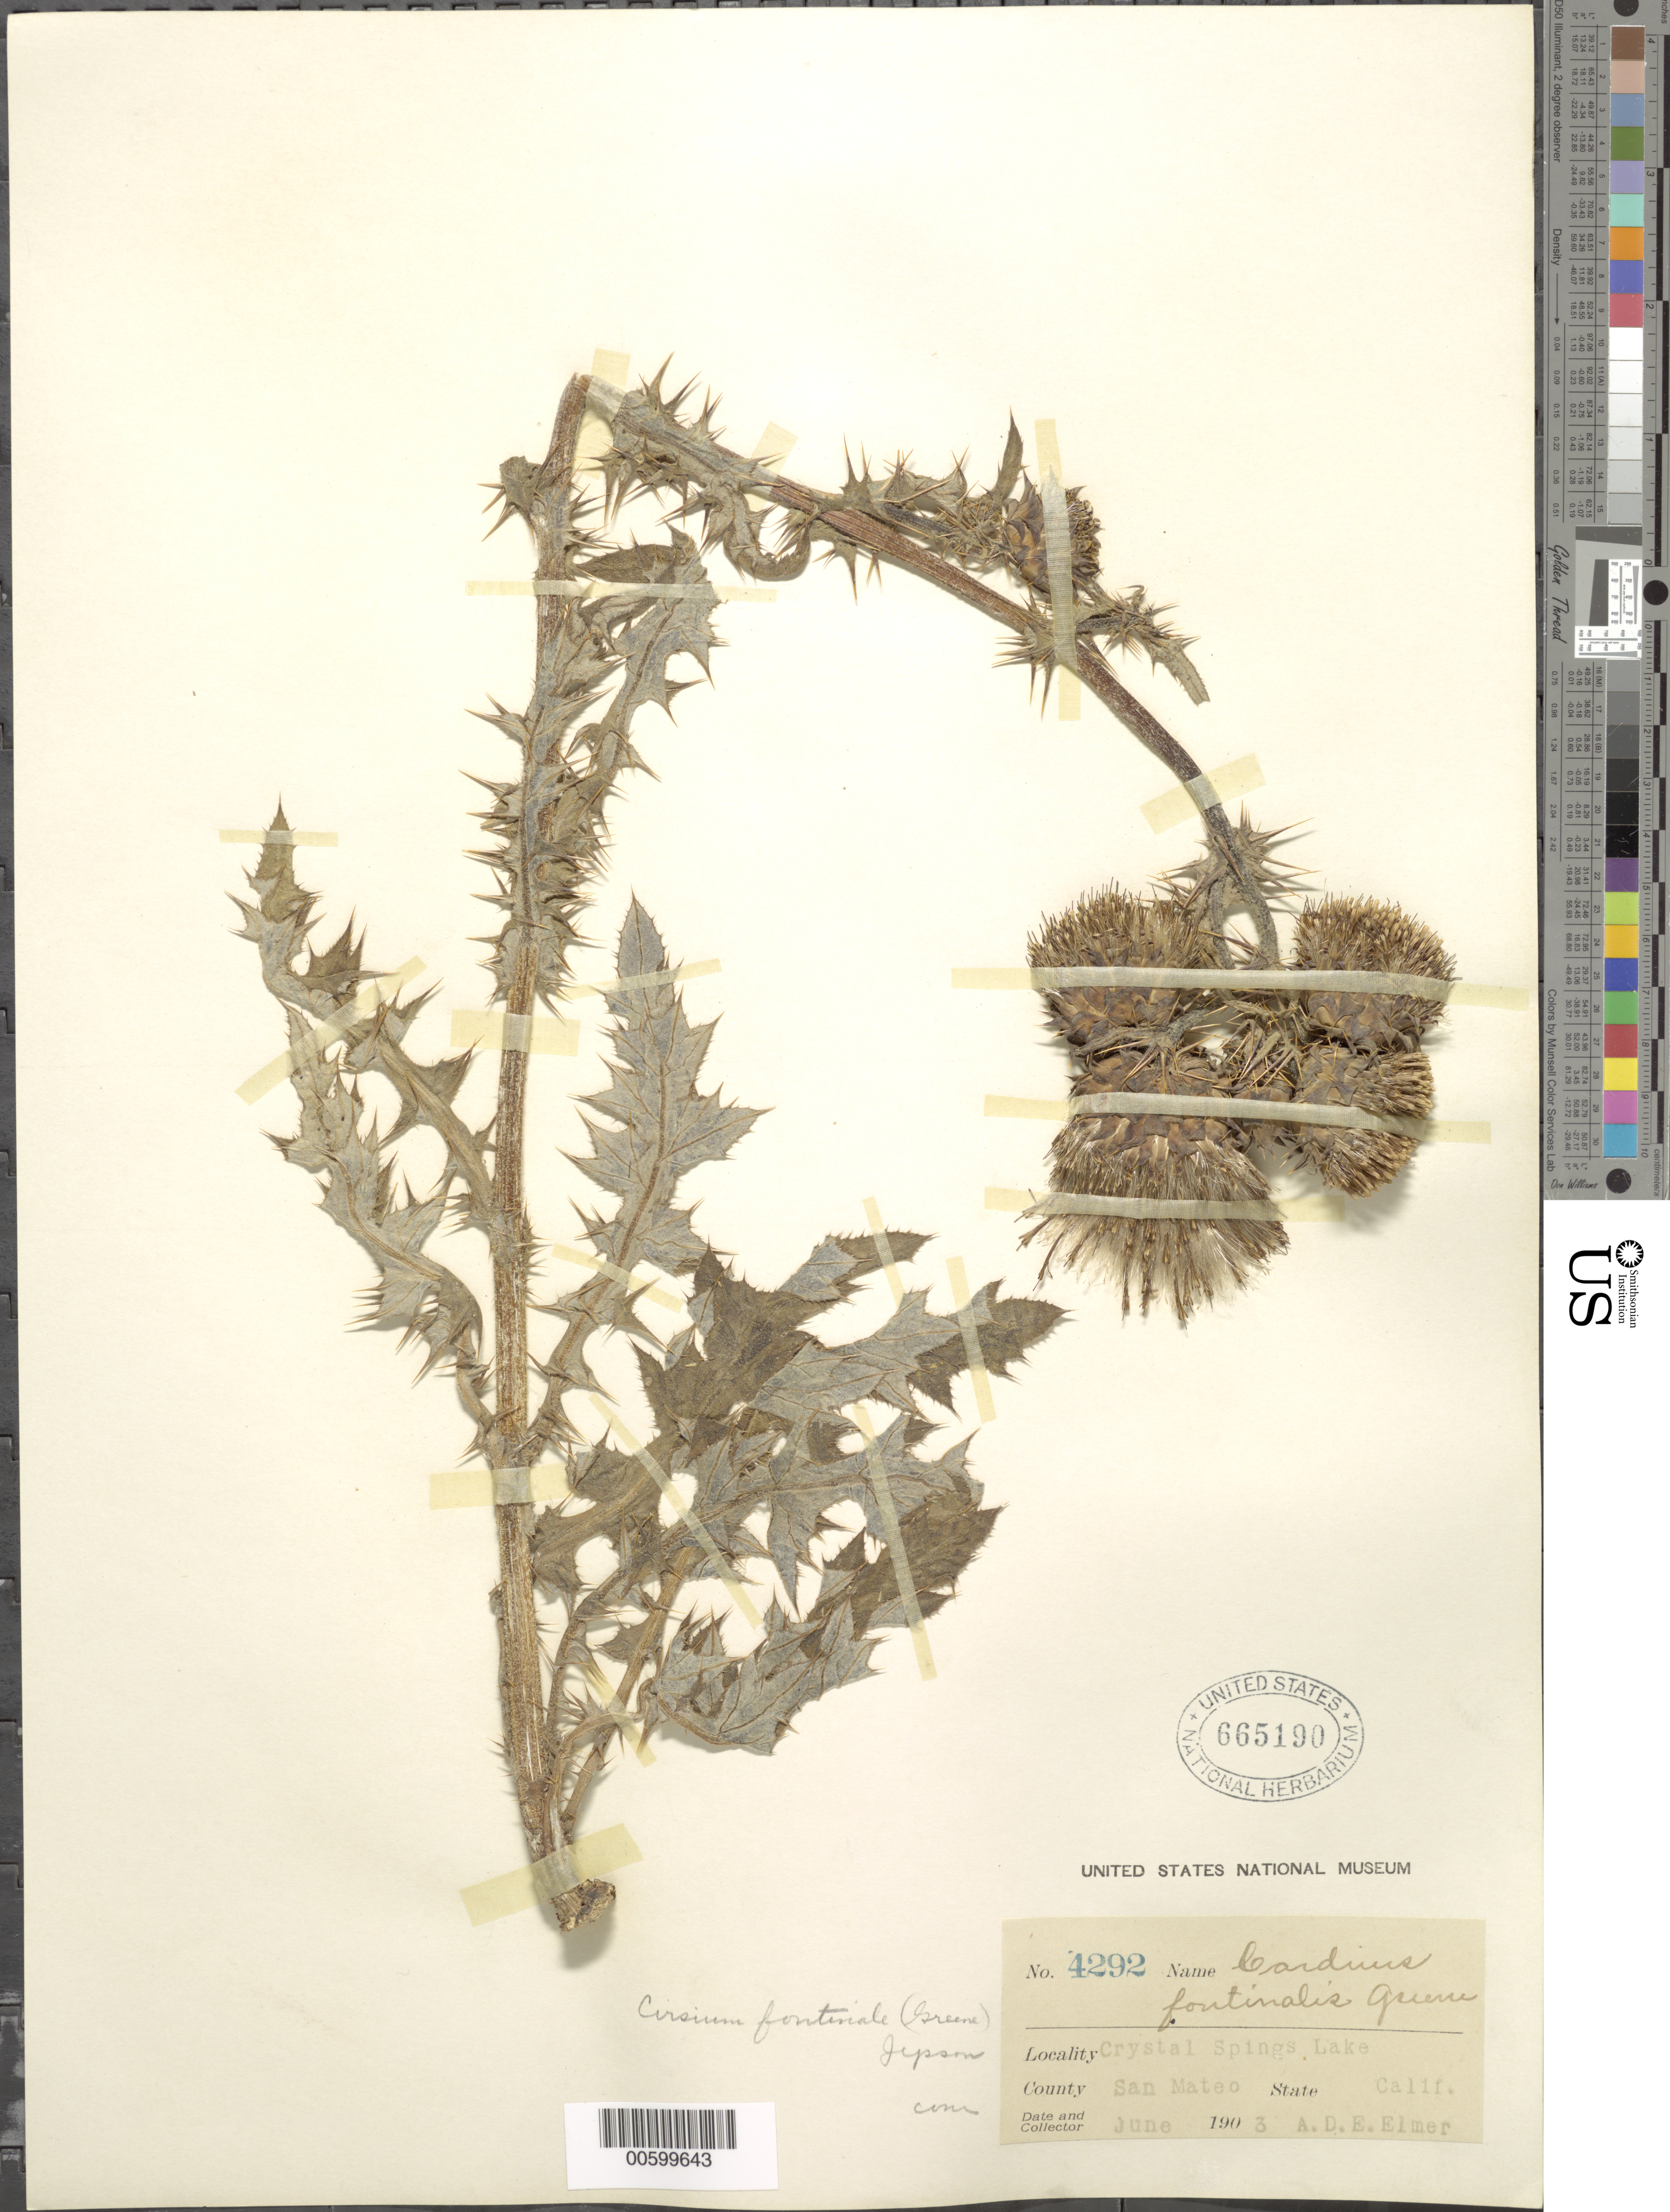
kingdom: Plantae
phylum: Tracheophyta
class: Magnoliopsida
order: Asterales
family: Asteraceae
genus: Cirsium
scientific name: Cirsium fontinale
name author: (Greene) Jeps.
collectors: A. D. E. Elmer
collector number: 4292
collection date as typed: Jun 1903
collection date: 1903-06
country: United States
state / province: California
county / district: San Mateo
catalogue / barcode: US 665190